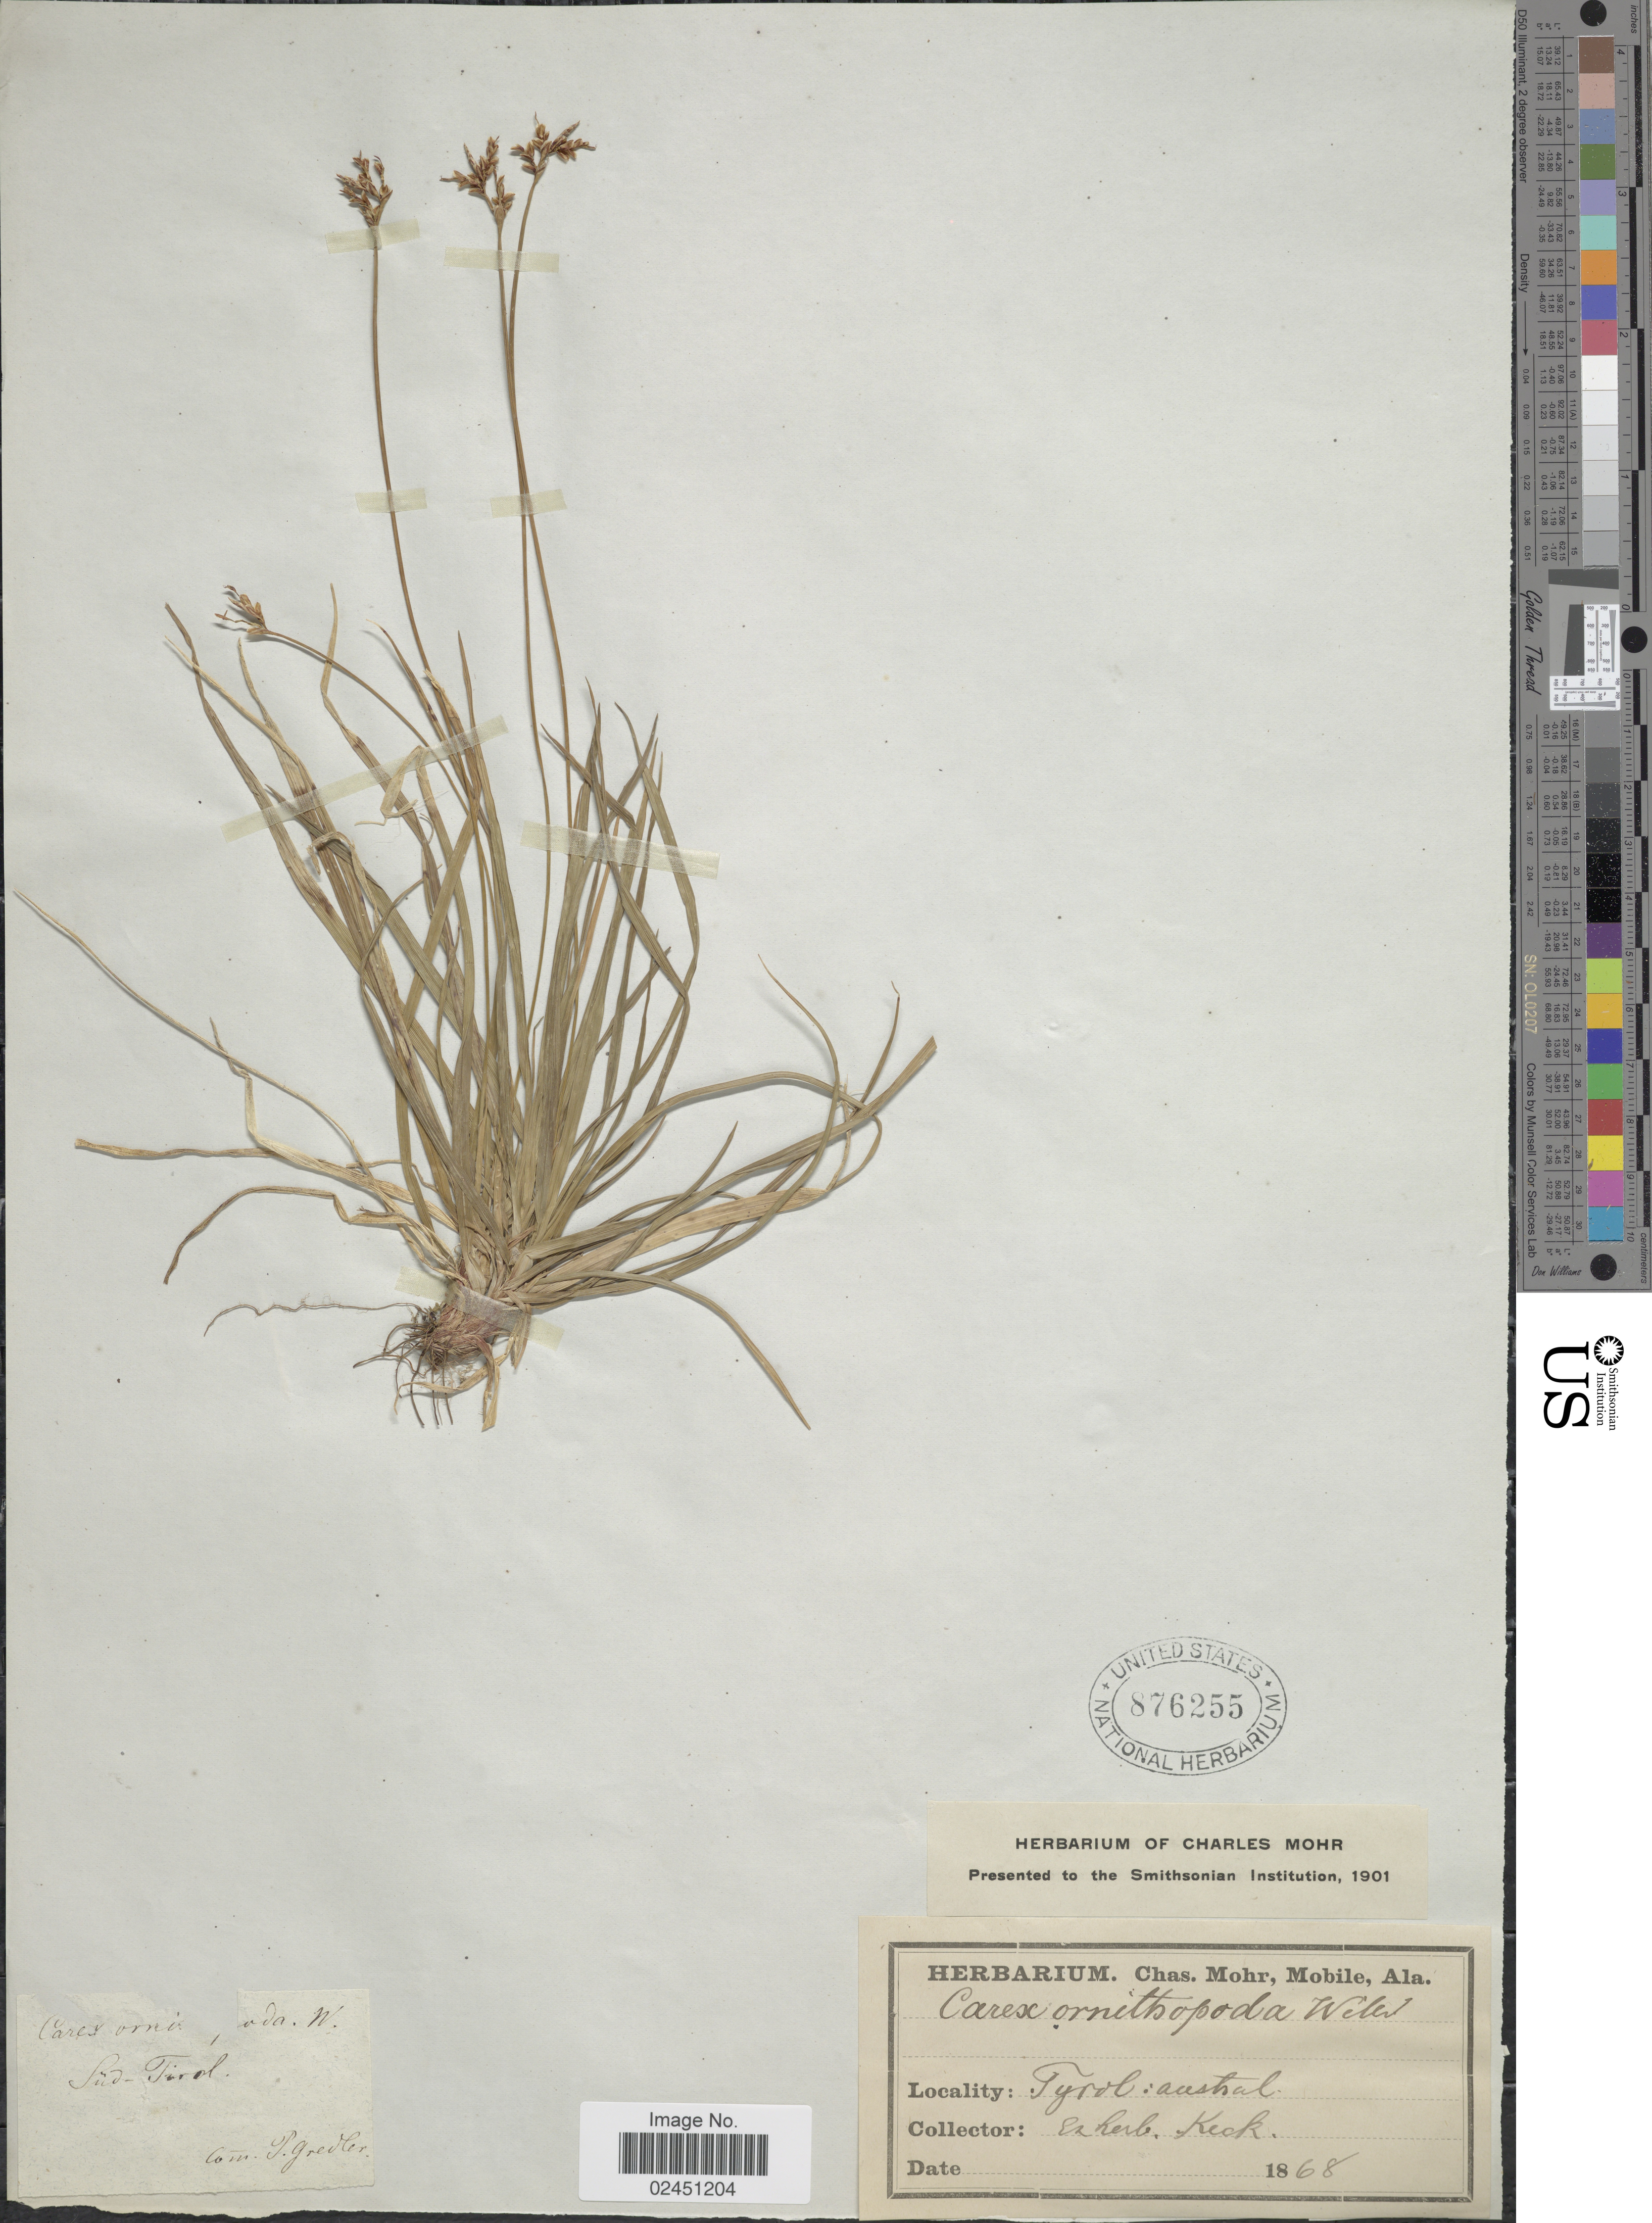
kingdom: Plantae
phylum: Tracheophyta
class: Liliopsida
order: Poales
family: Cyperaceae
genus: Carex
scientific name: Carex ornithopoda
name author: Willd.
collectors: Ex Herb. Keck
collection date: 1868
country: Austria / Italy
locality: Sud-Tirol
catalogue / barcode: US 876255